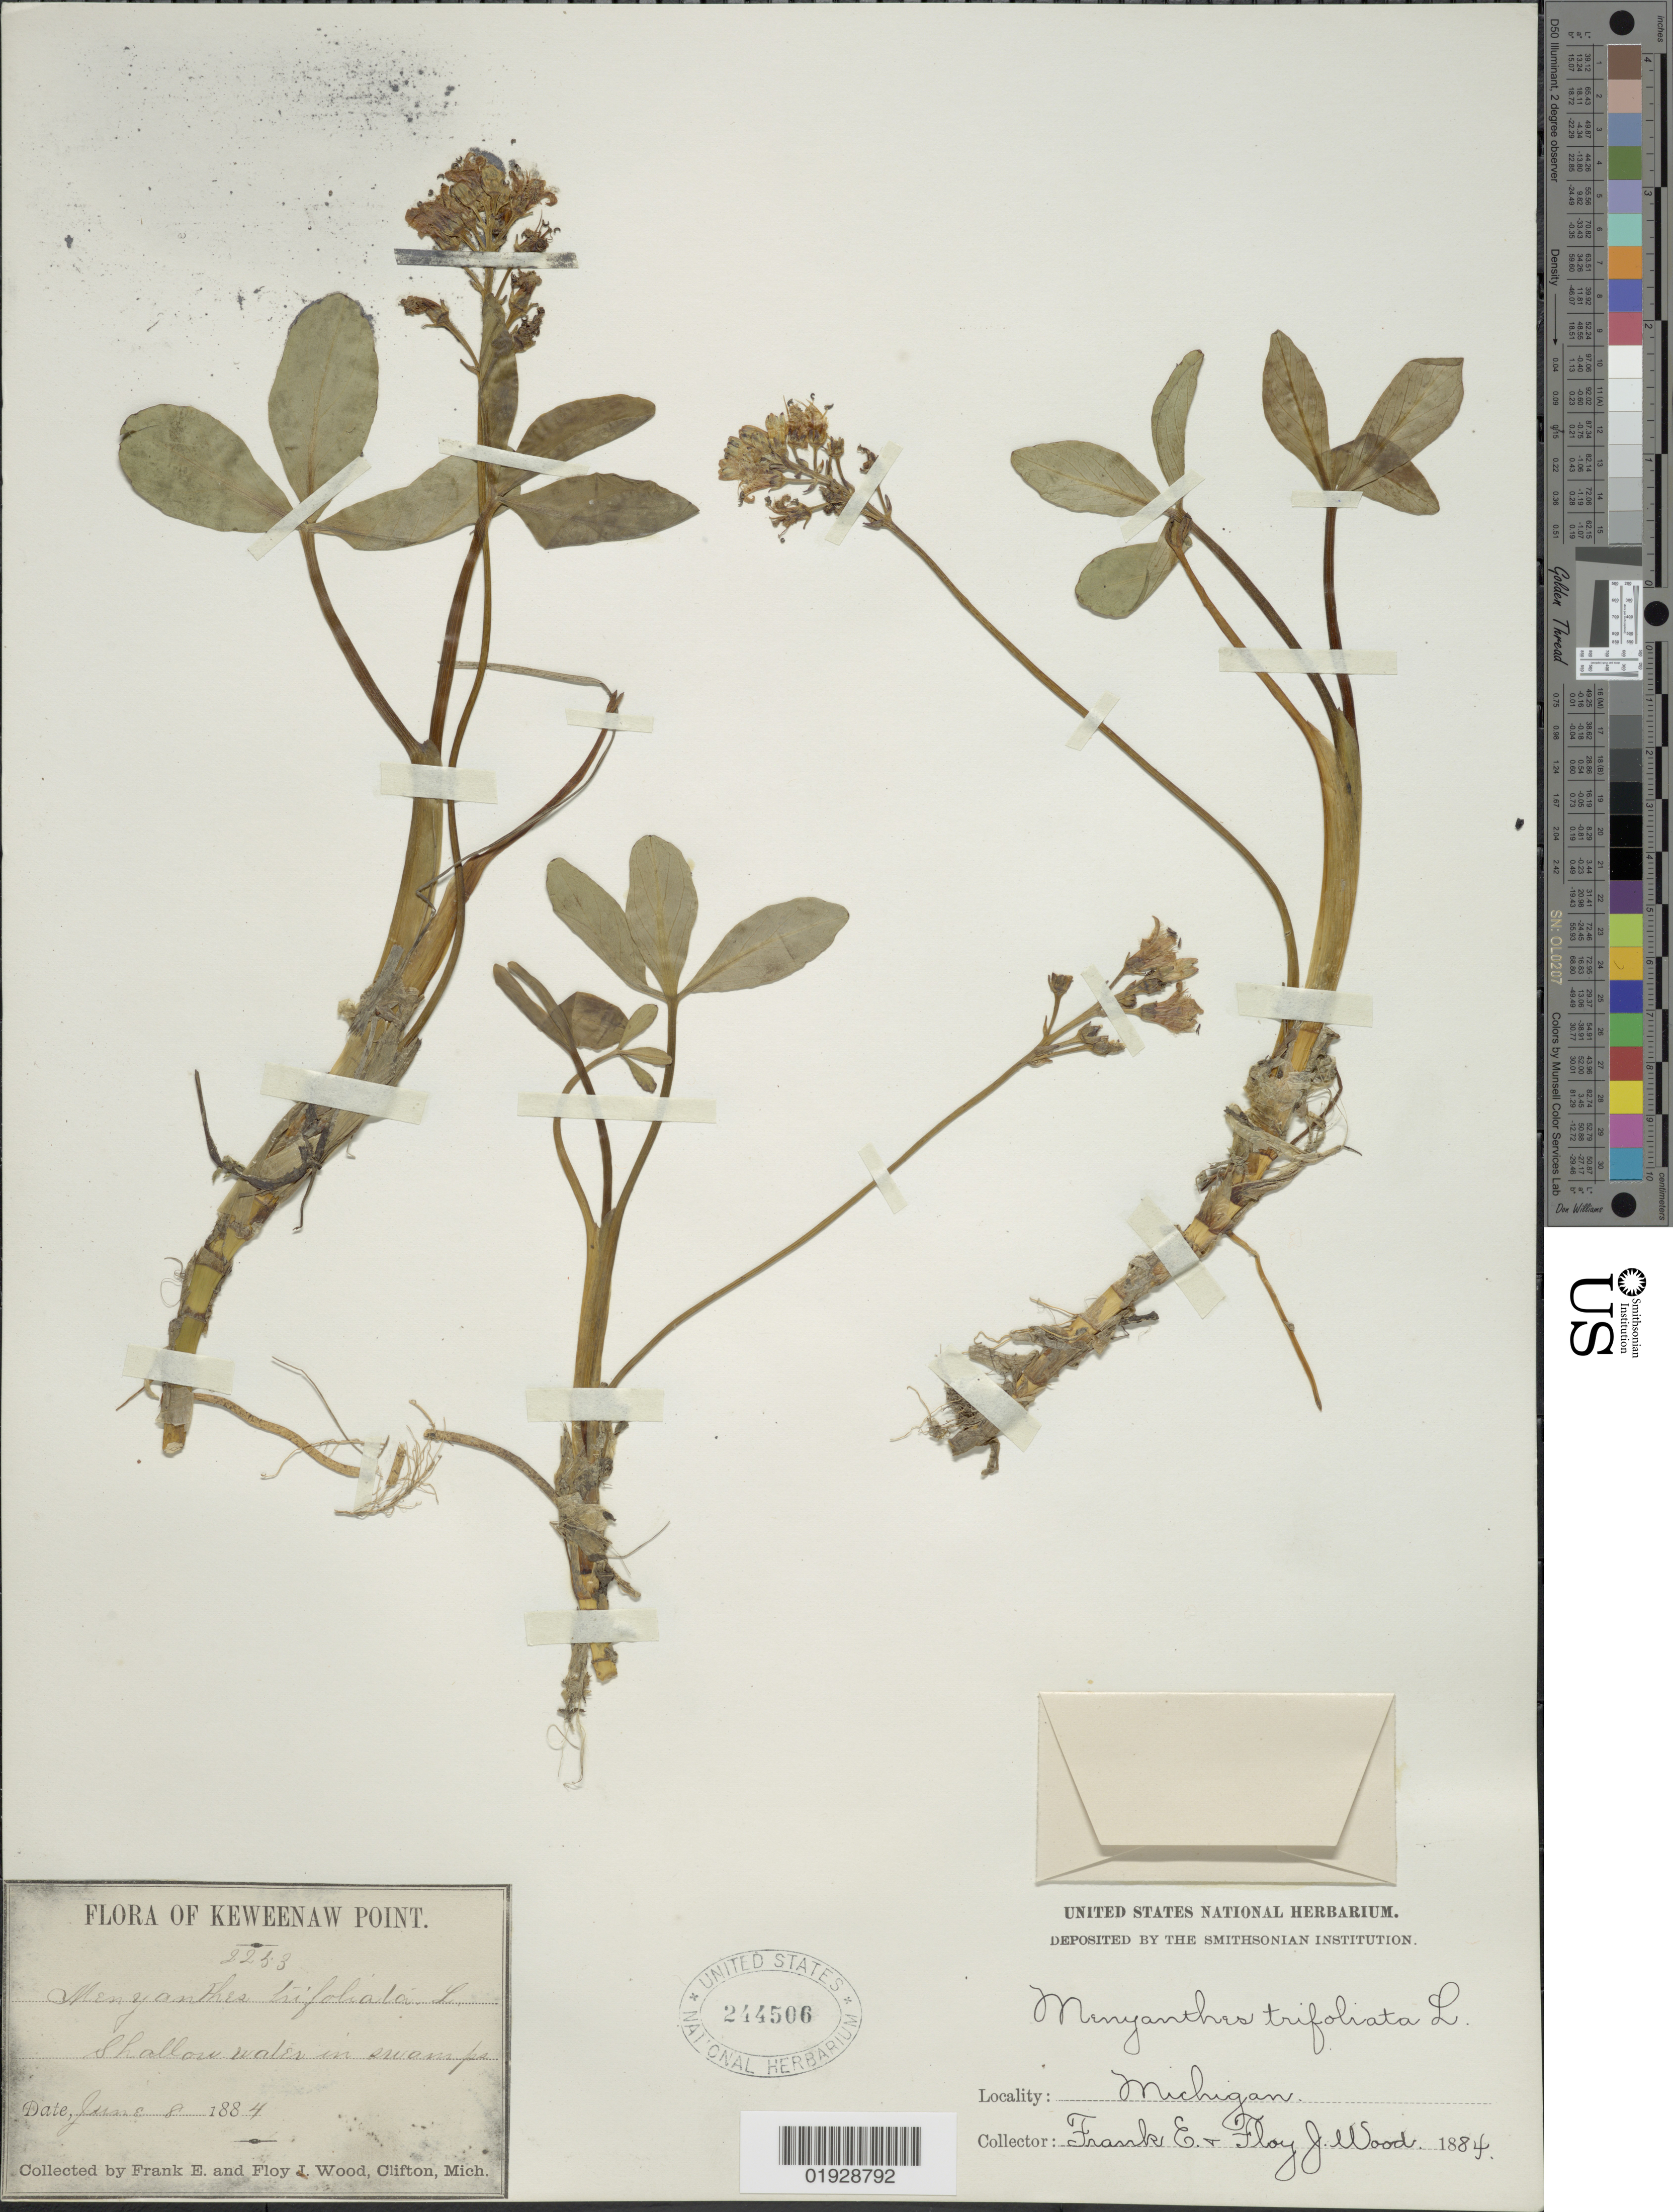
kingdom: Plantae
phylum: Tracheophyta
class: Magnoliopsida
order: Asterales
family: Menyanthaceae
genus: Menyanthes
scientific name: Menyanthes trifoliata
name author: L.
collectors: F. Wood & F. Wood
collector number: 2233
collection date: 1884-06-08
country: United States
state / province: Michigan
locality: Keweenaw Point.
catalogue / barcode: US 244506